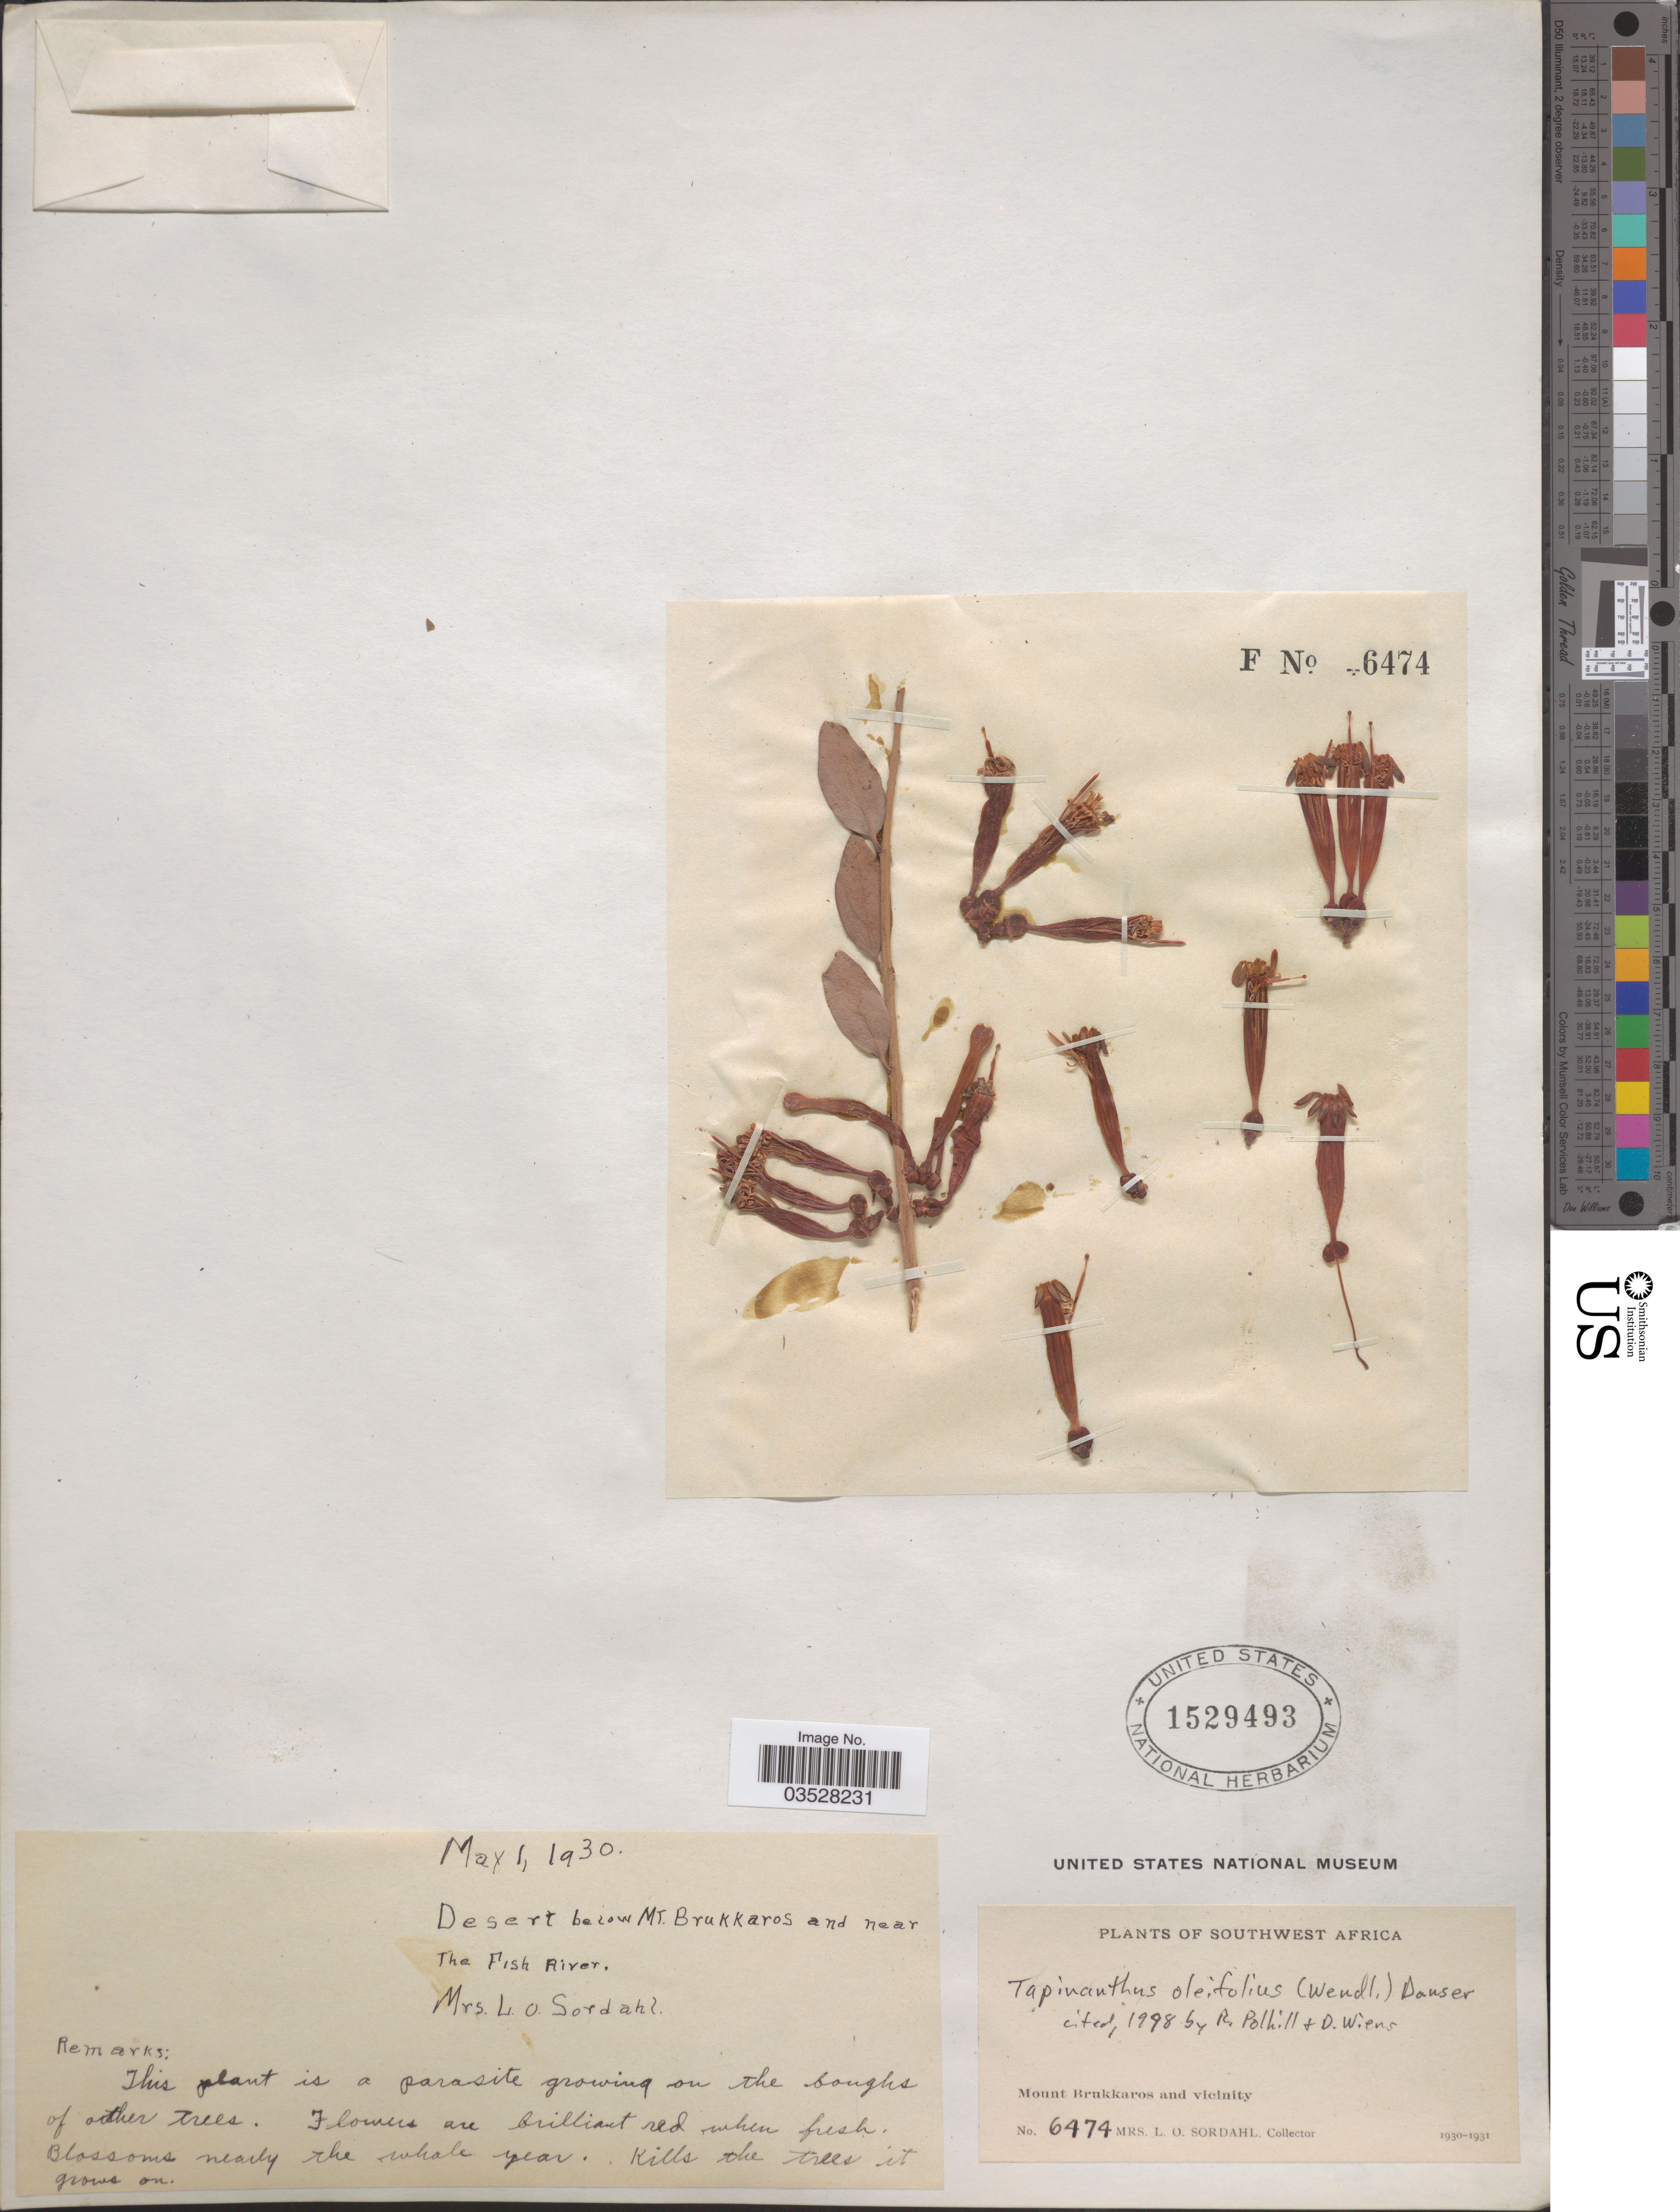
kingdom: Plantae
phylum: Tracheophyta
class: Magnoliopsida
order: Santalales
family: Loranthaceae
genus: Tapinanthus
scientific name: Tapinanthus oleifolius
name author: (J.C. Wendl.) Danser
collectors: L. Sordahl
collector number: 6474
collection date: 1930-05-01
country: Namibia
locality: Desert below Mt. Brukkaros and near The Fish River. Southwest Africa. Mount Brukkaros and vicinity.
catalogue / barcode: US 1529493